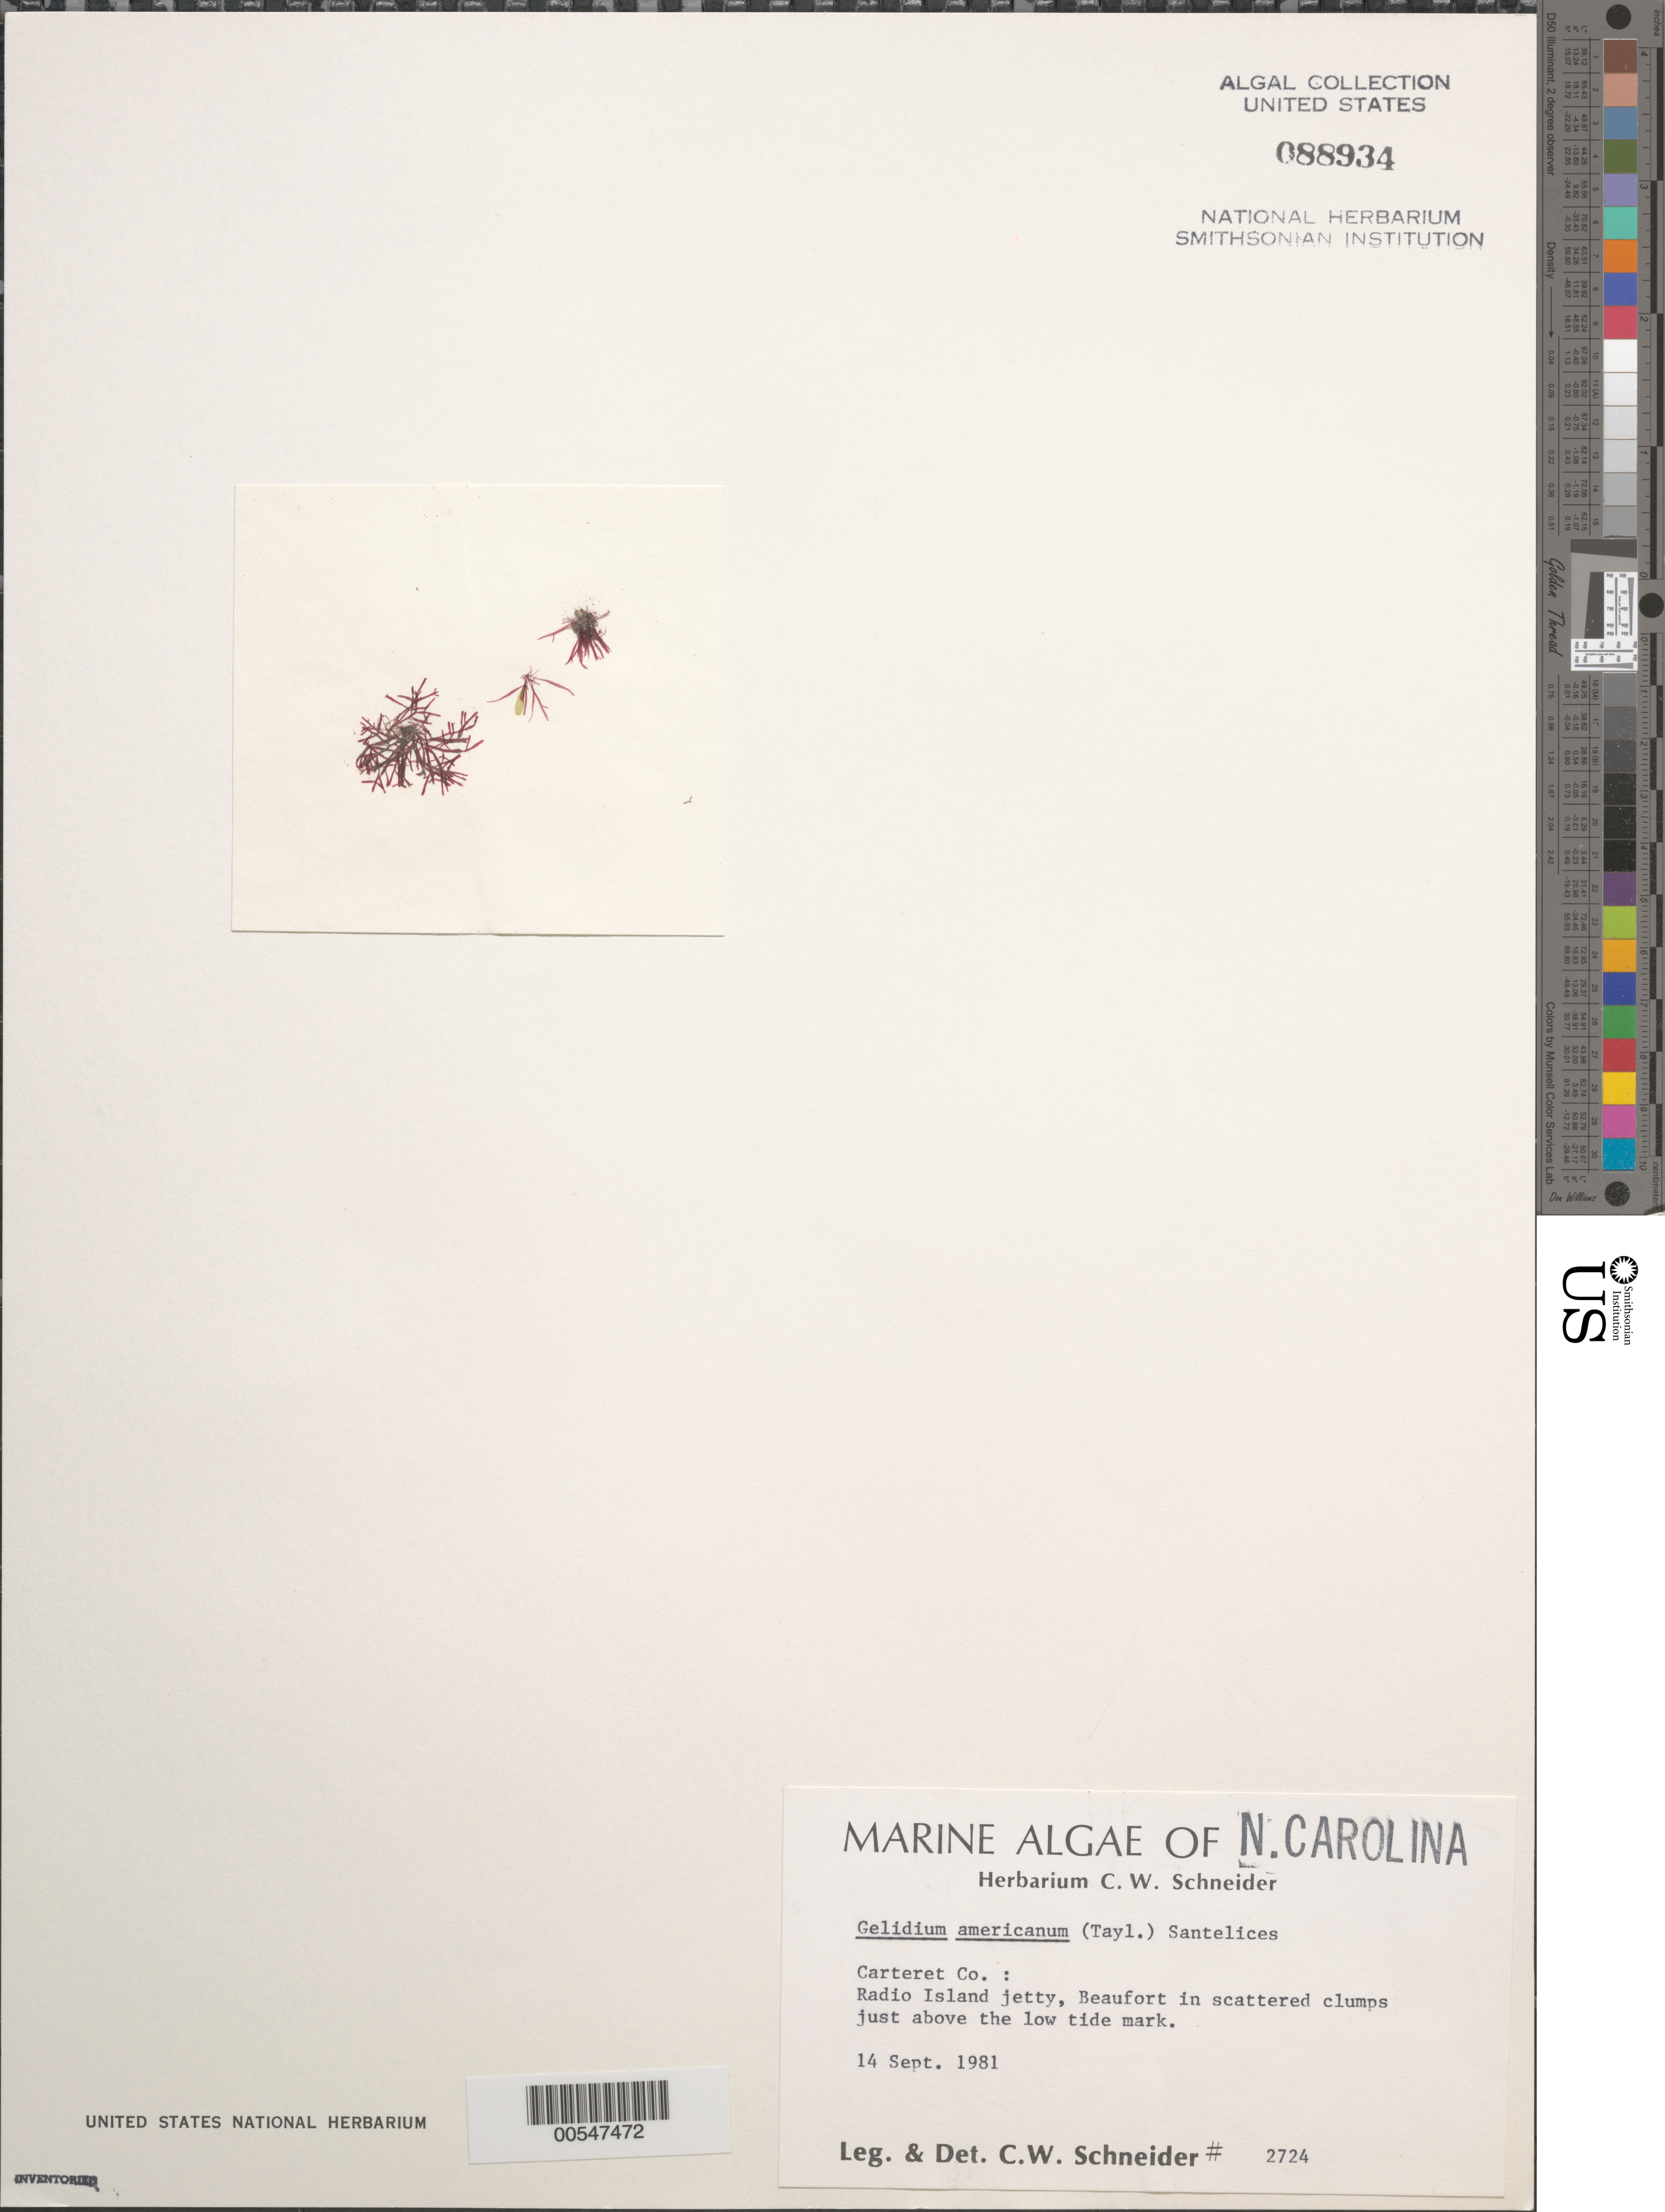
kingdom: Plantae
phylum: Rhodophyta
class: Florideophyceae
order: Gelidiales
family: Gelidiaceae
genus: Gelidium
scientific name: Gelidium americanum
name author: (W.R. Taylor) Santelices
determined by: Schneider, C. W.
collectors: C. W. Schneider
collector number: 2724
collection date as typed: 14 Sep 1981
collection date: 1981-09-14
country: United States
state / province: North Carolina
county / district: Carteret County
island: Radio Island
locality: Radio Island jetty, Beaufort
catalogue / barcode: US 88934